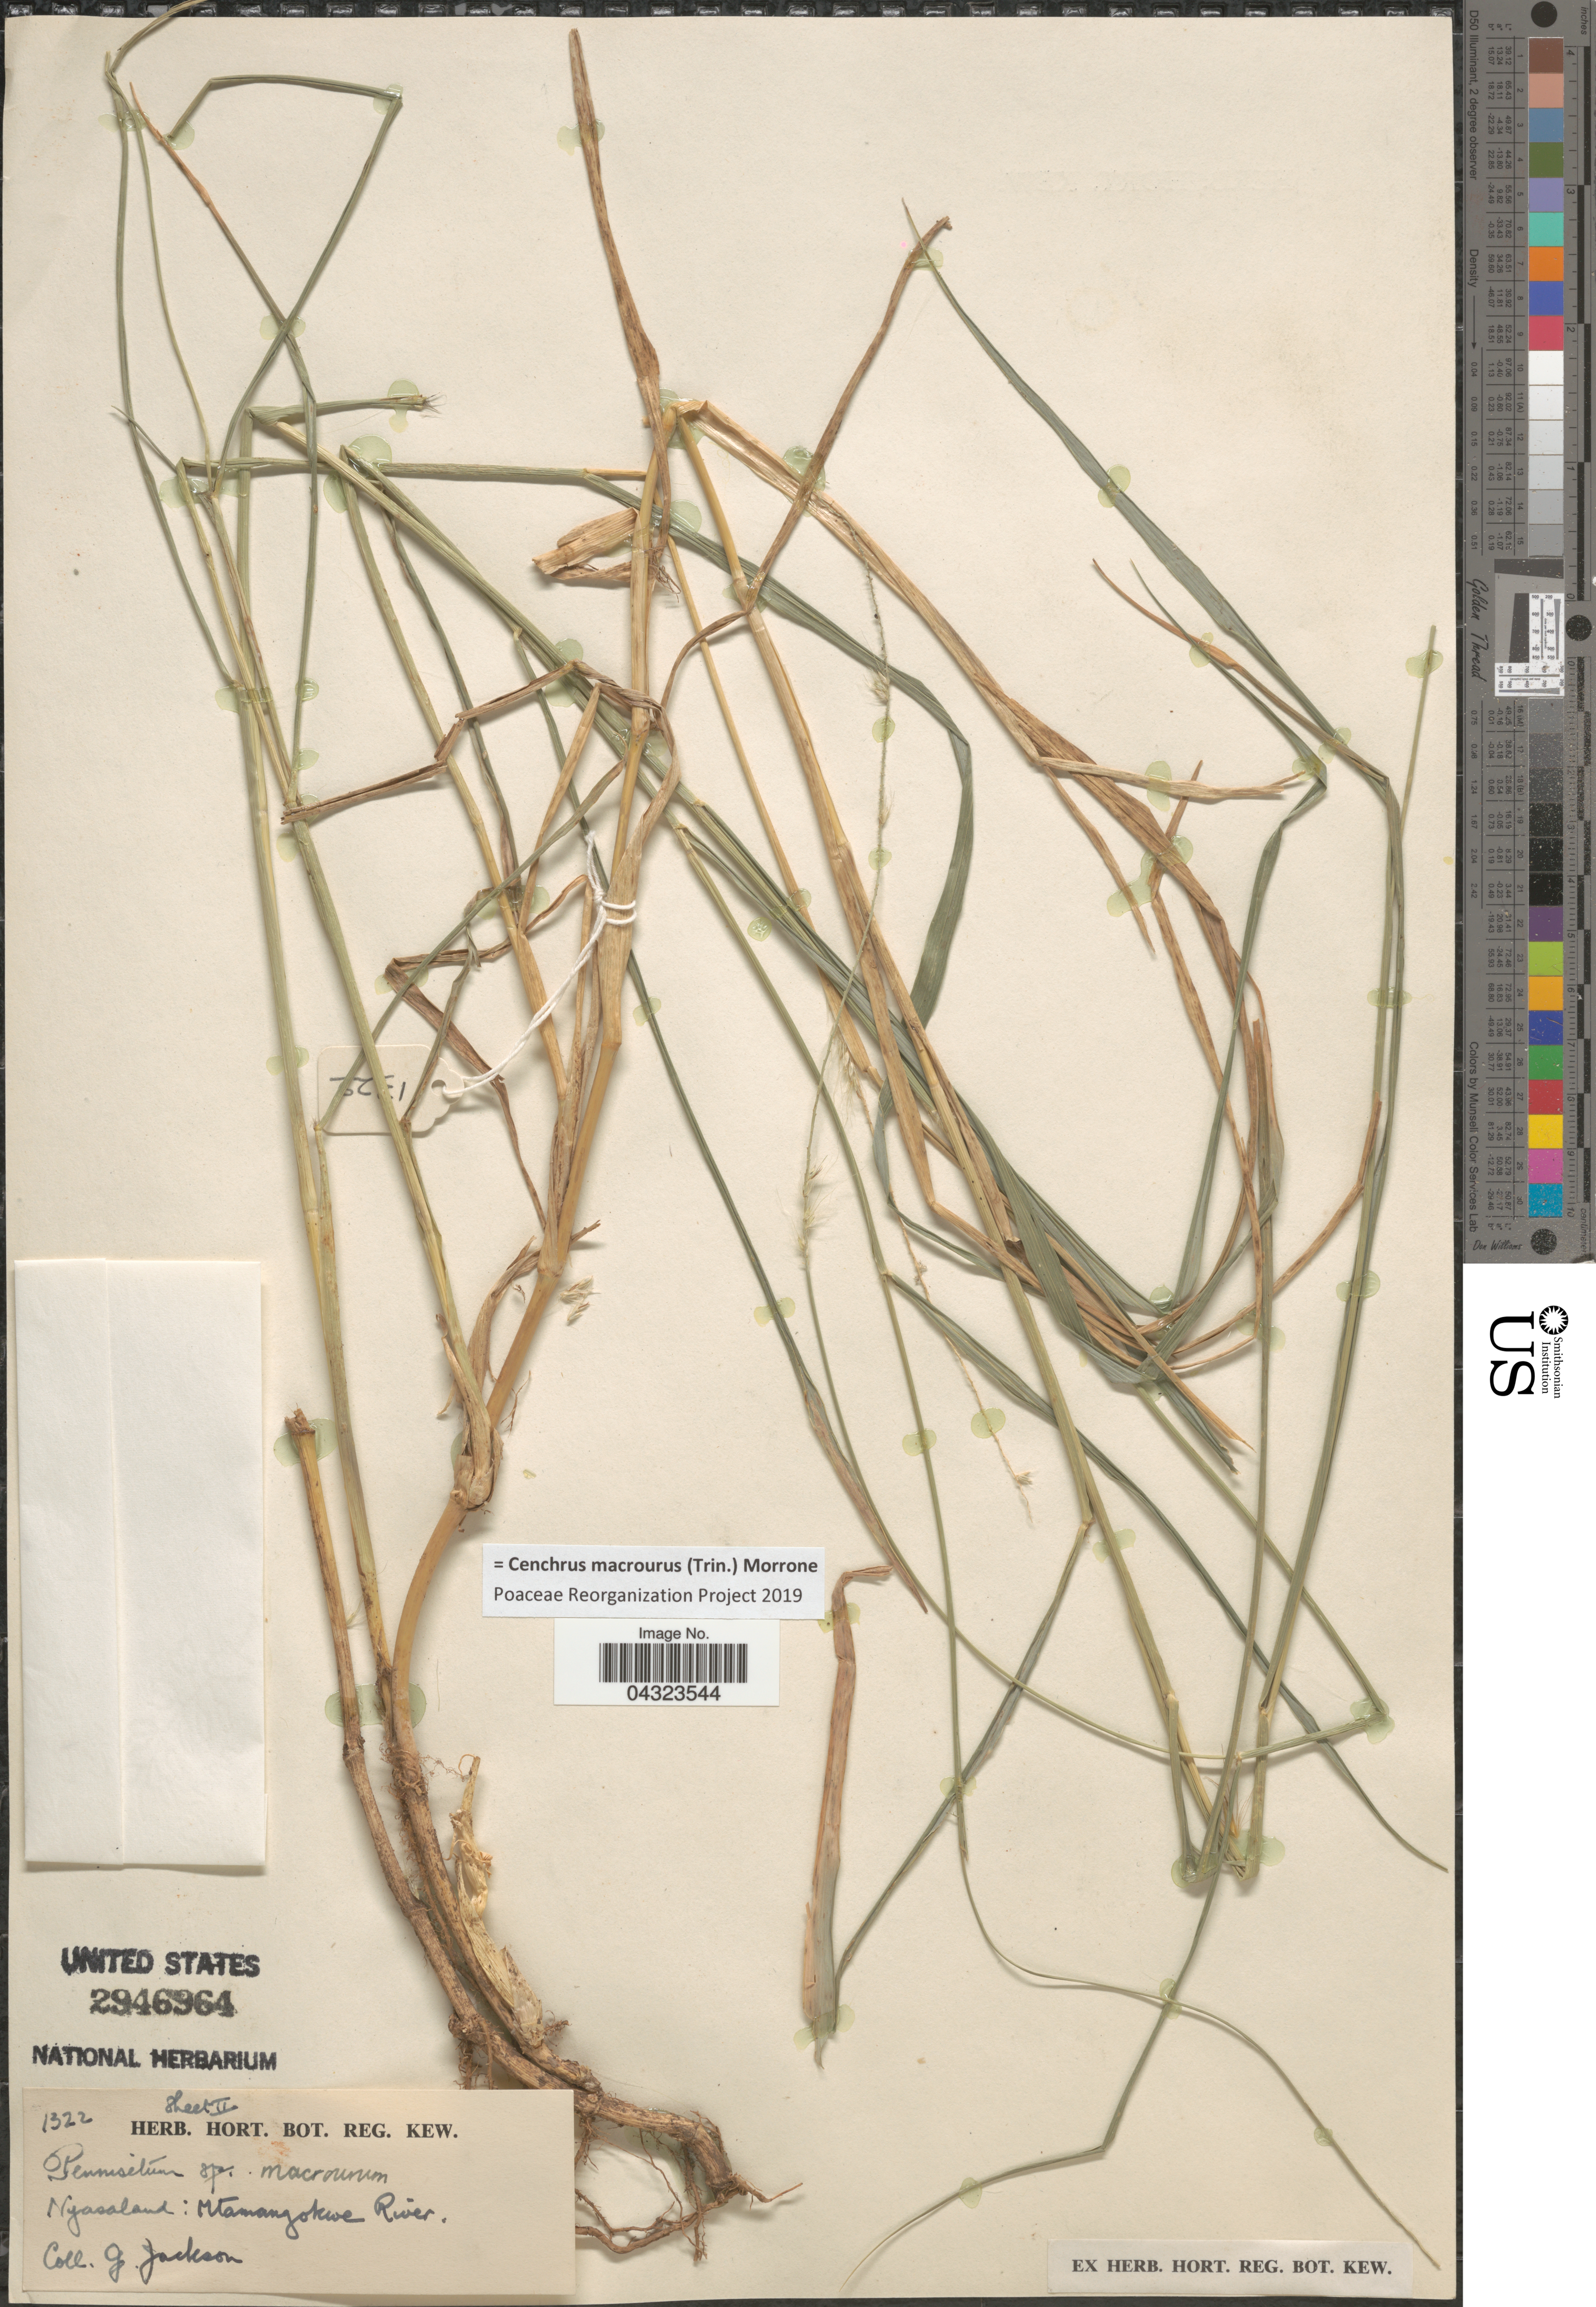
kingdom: Plantae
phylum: Tracheophyta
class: Liliopsida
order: Poales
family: Poaceae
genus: Cenchrus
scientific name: Cenchrus macrourus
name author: (Trin.) Morrone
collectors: G. Jackson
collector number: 1322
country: Malawi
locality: Nyasaland: Mtamangokwe River.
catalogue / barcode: US 2946964